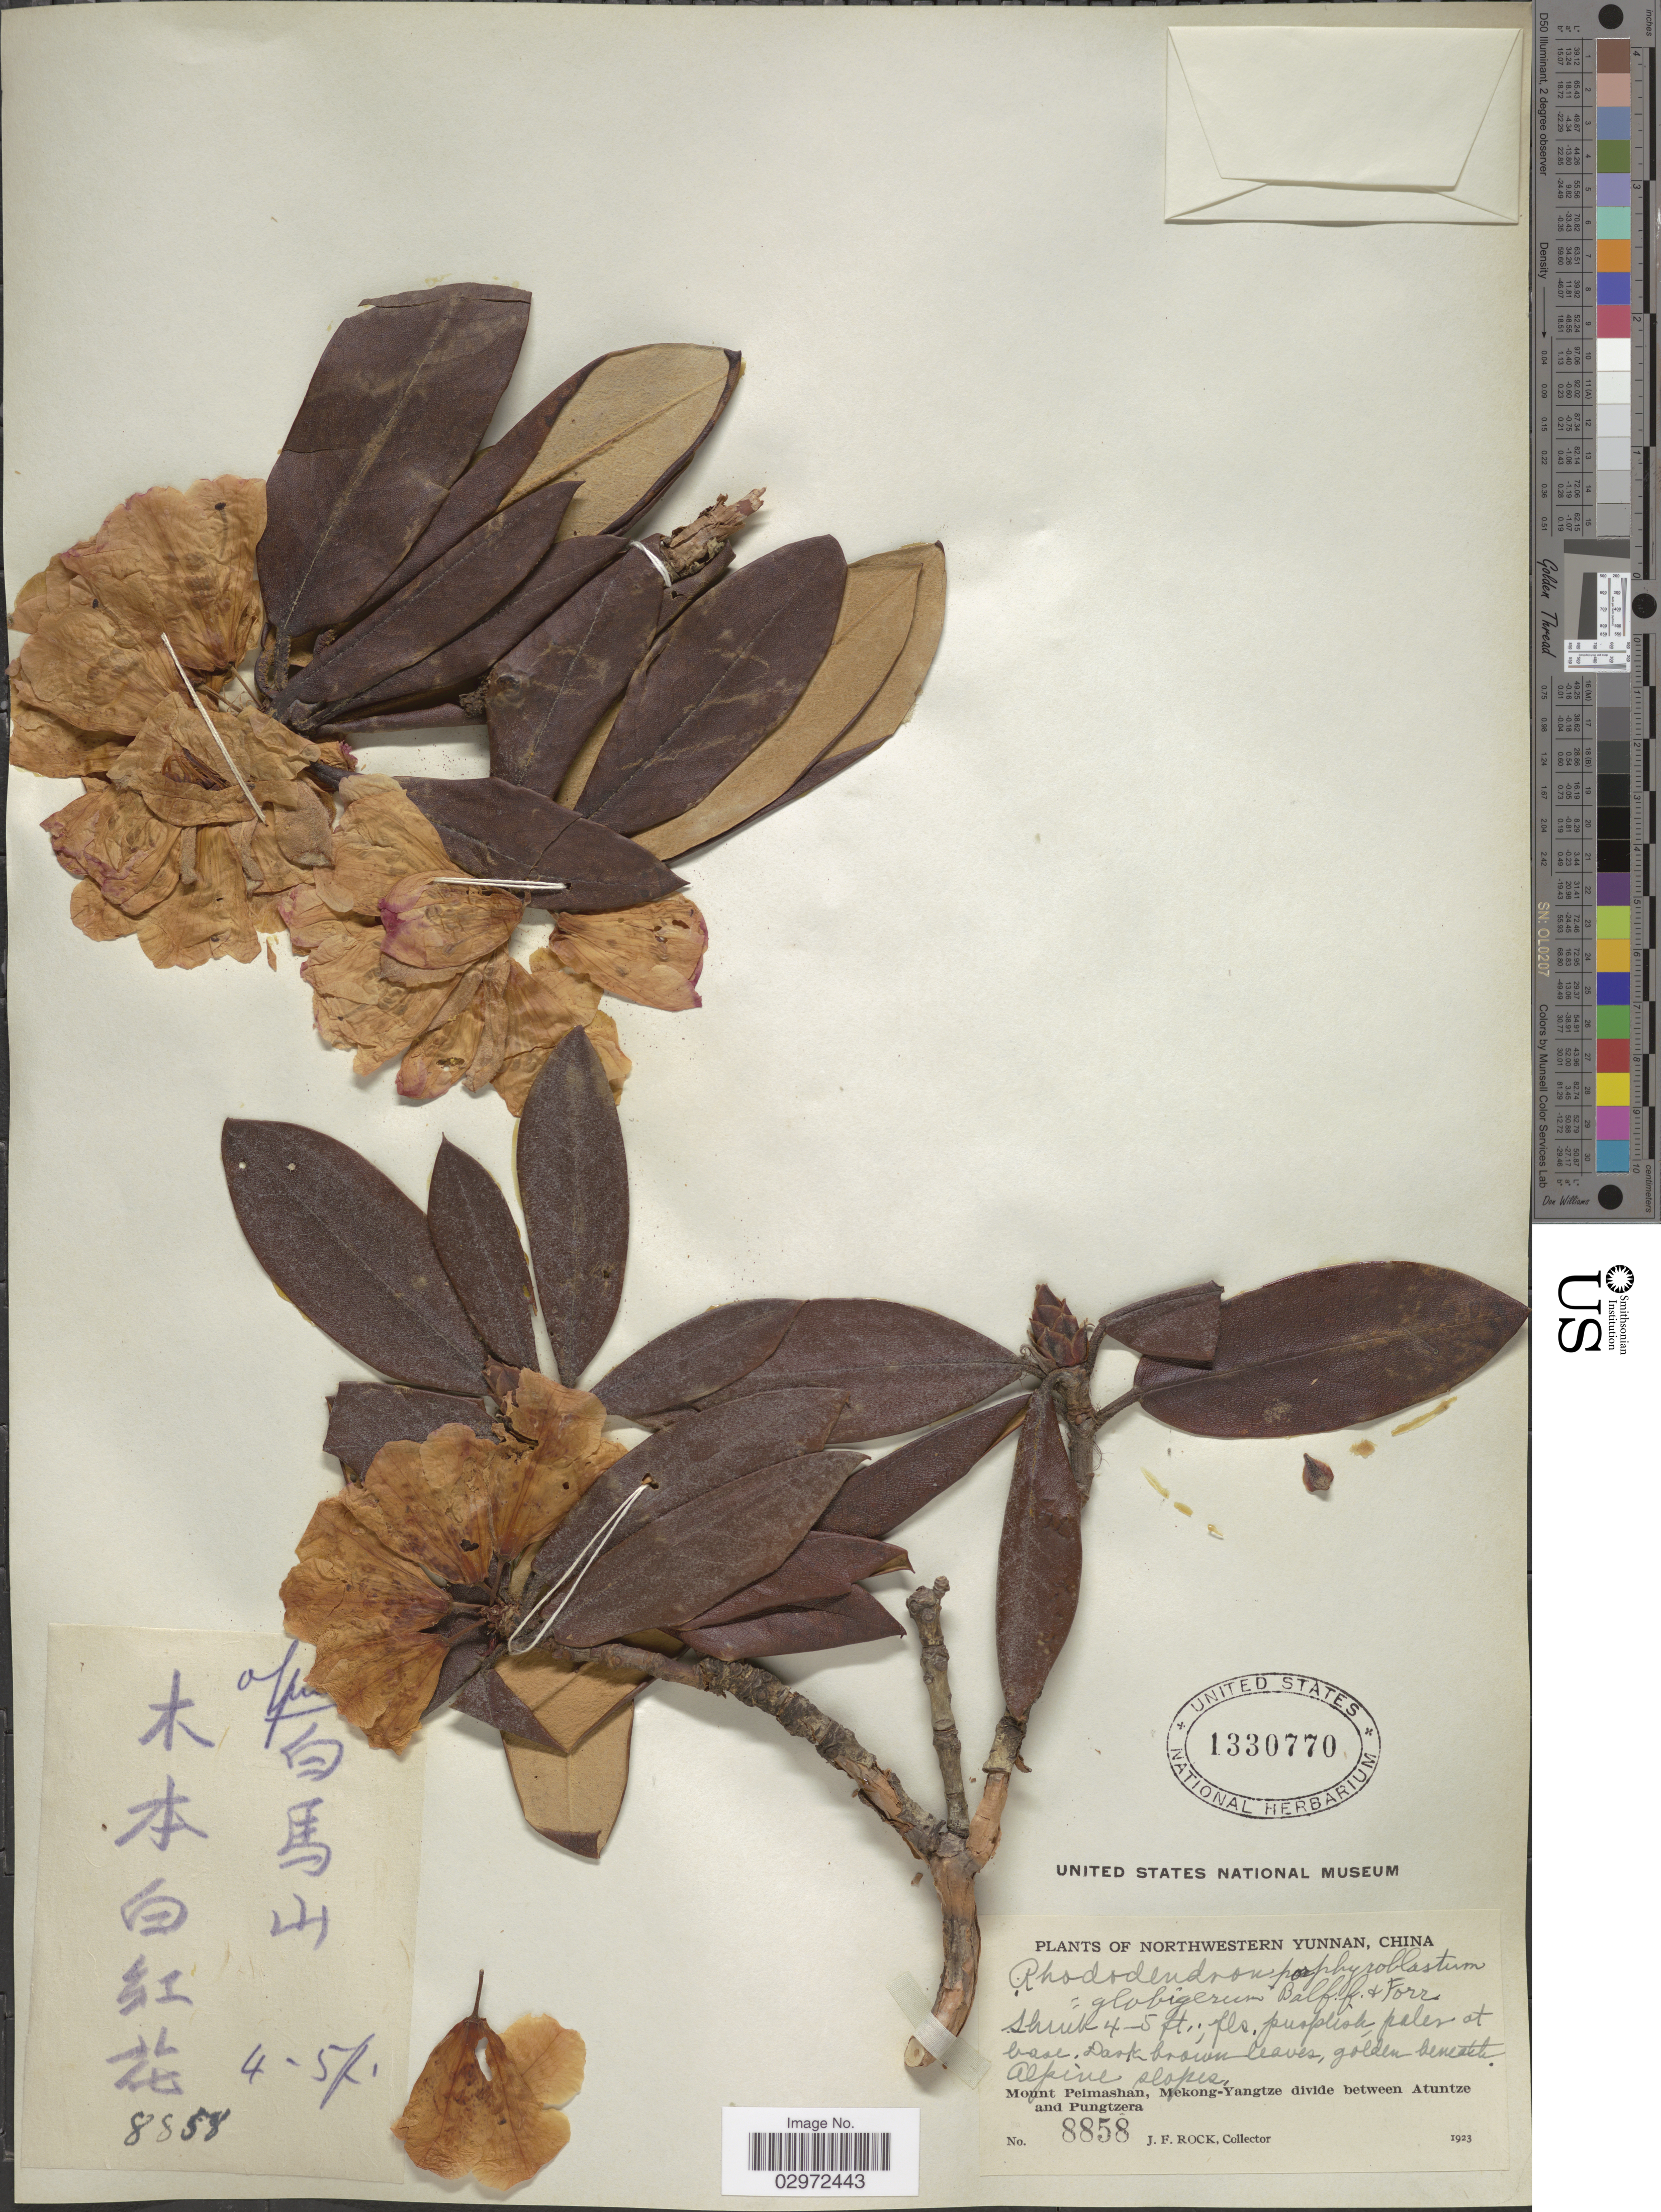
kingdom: Plantae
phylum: Tracheophyta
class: Magnoliopsida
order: Ericales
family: Ericaceae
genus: Rhododendron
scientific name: Rhododendron porphyroblastum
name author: Balf. f. & Forrest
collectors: J. Rock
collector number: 8858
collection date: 1923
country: China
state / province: Yunnan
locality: Northwestern Yunnan, China, Mount Peimashan, Mekong-Yangtze divide between Atuntze and Pungtzera.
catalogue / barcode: US 1330770